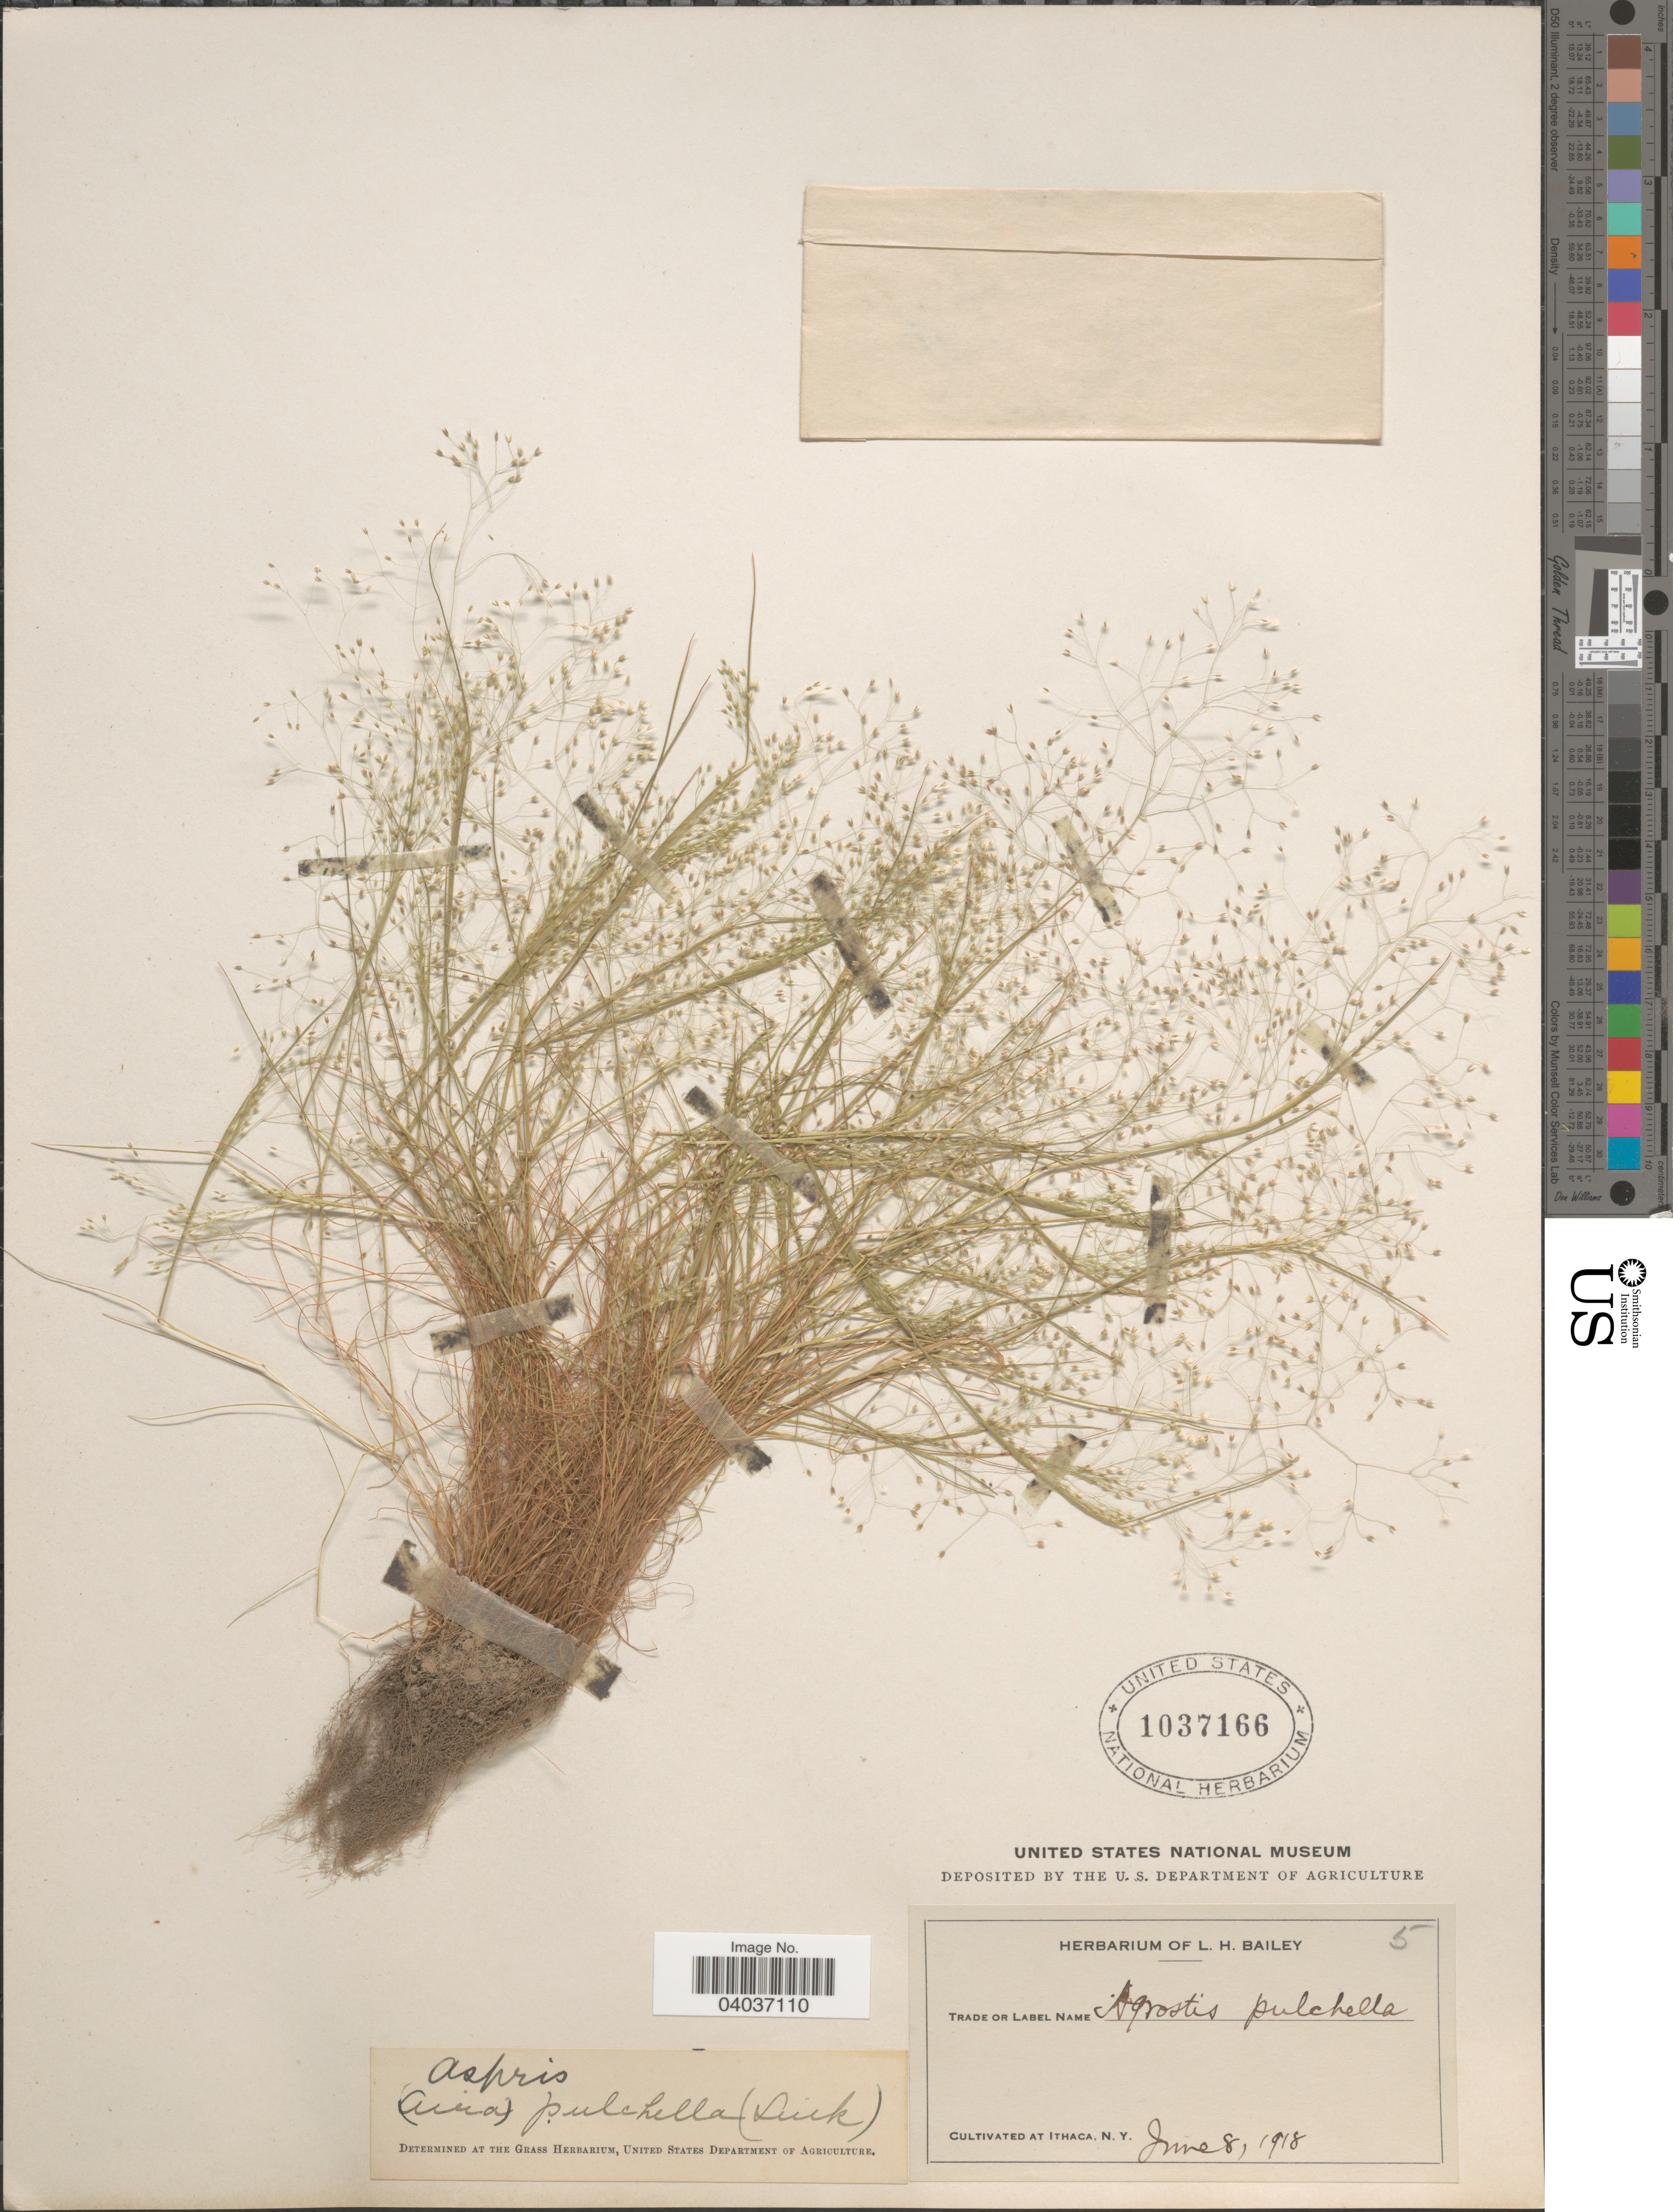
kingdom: Plantae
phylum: Tracheophyta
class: Liliopsida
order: Poales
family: Poaceae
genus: Molineriella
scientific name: Molineriella laevis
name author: (Brot.) Rouy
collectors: ex herb. L. H. Bailey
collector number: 5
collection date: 1918-06-08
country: United States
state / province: New York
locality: At Ithaca.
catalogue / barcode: US 1037166